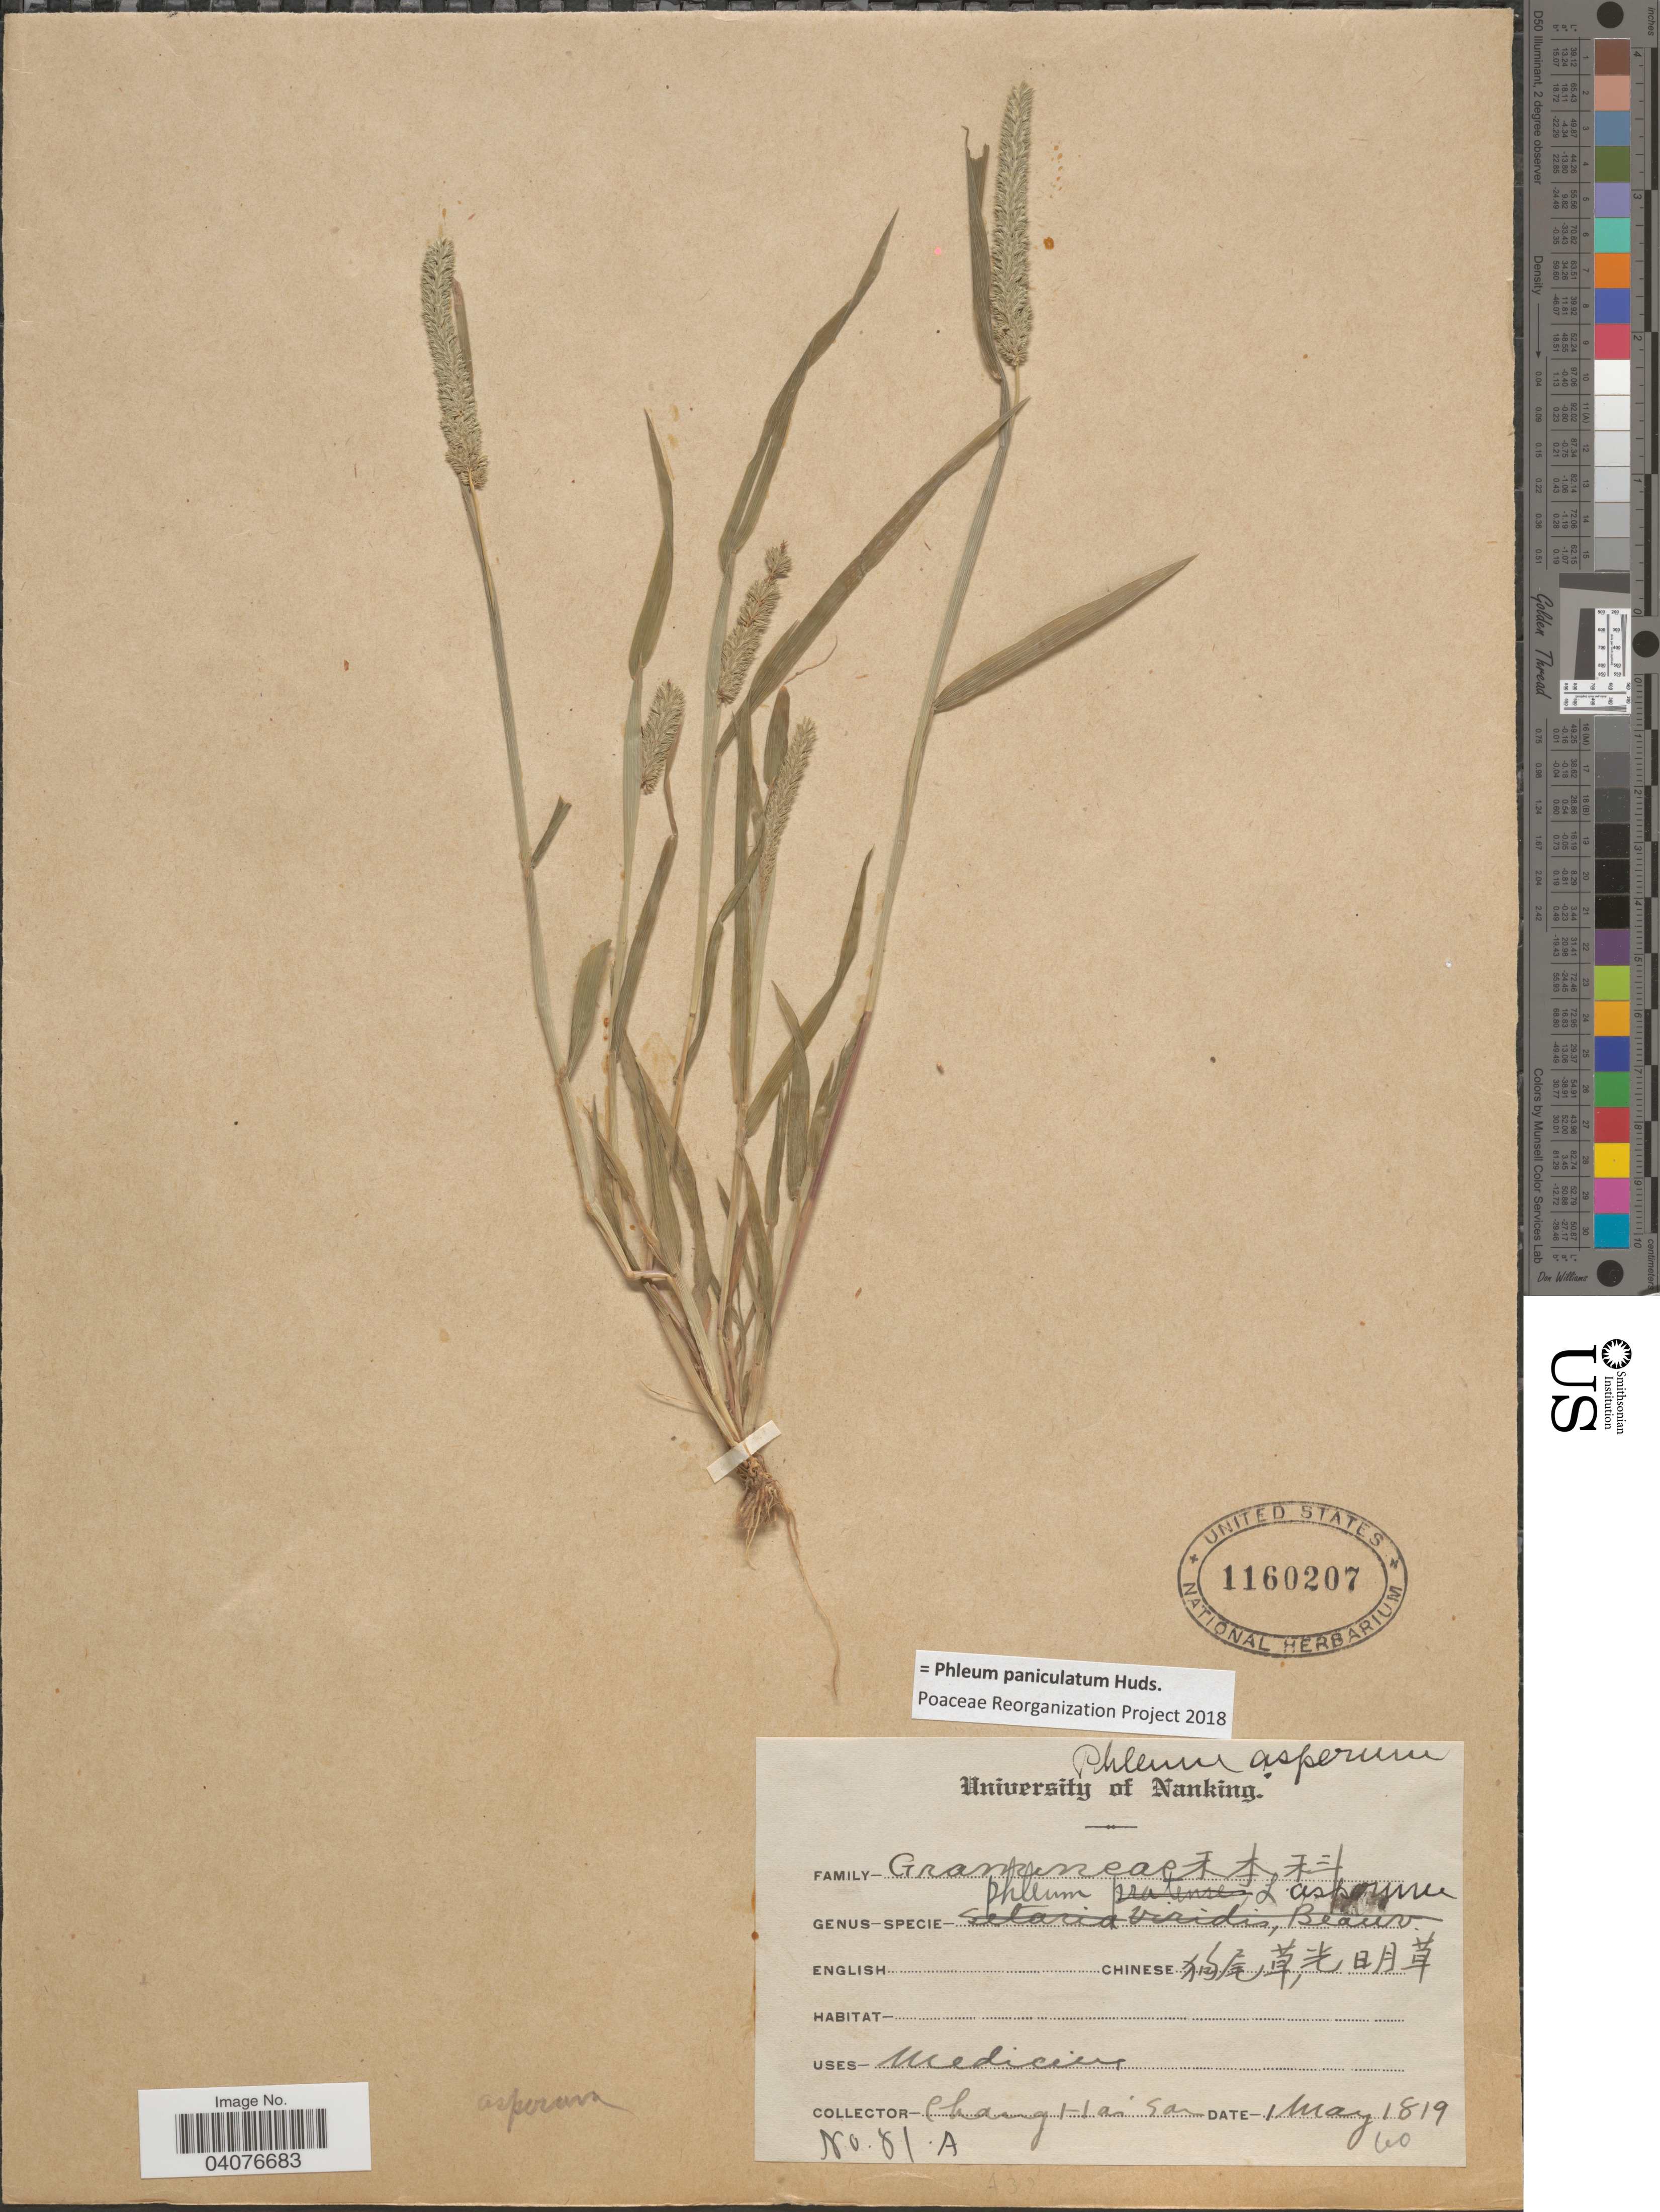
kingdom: Plantae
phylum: Tracheophyta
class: Liliopsida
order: Poales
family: Poaceae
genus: Phleum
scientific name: Phleum paniculatum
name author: Huds.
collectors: C. Hai San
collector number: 81A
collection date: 1819-05-01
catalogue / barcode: US 1160207